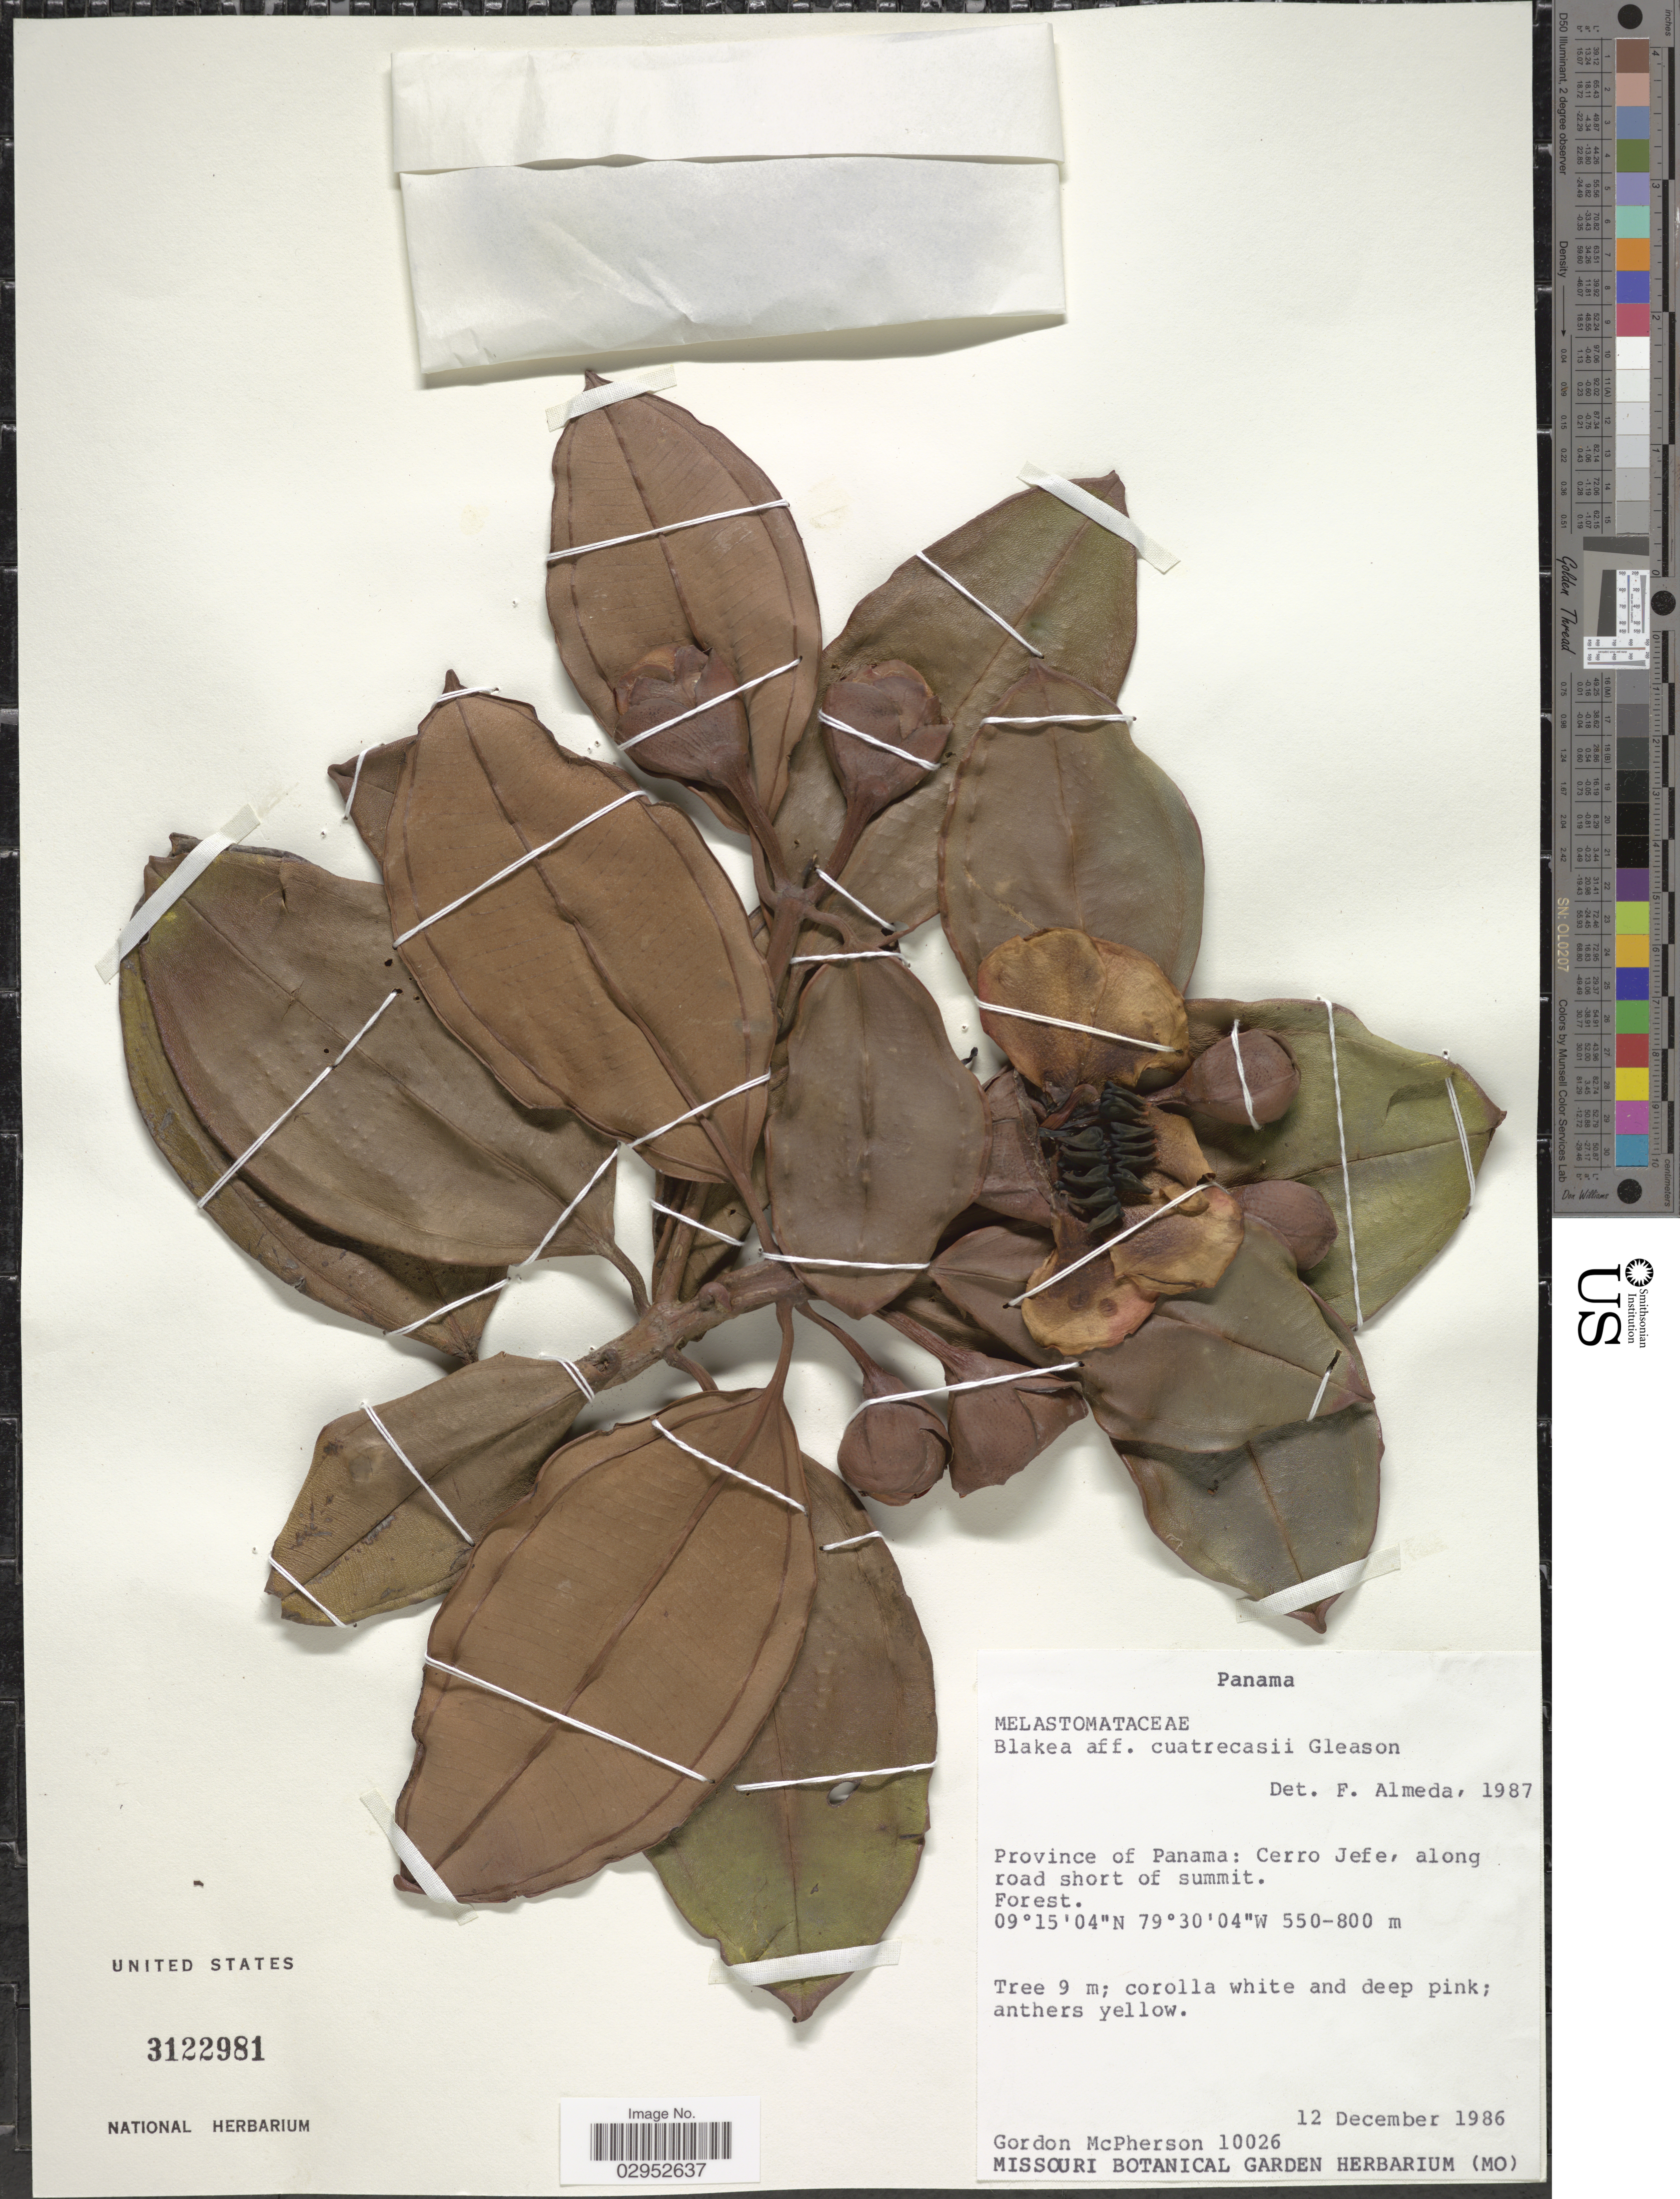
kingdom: Plantae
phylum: Tracheophyta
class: Magnoliopsida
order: Myrtales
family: Melastomataceae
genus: Blakea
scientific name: Blakea cuatrecasii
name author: Gleason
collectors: G. D. McPherson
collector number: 10026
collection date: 1986-12-12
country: Panama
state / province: Panamá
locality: Cerro Jefe, along road short of summit.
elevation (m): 550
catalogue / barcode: US 3122981